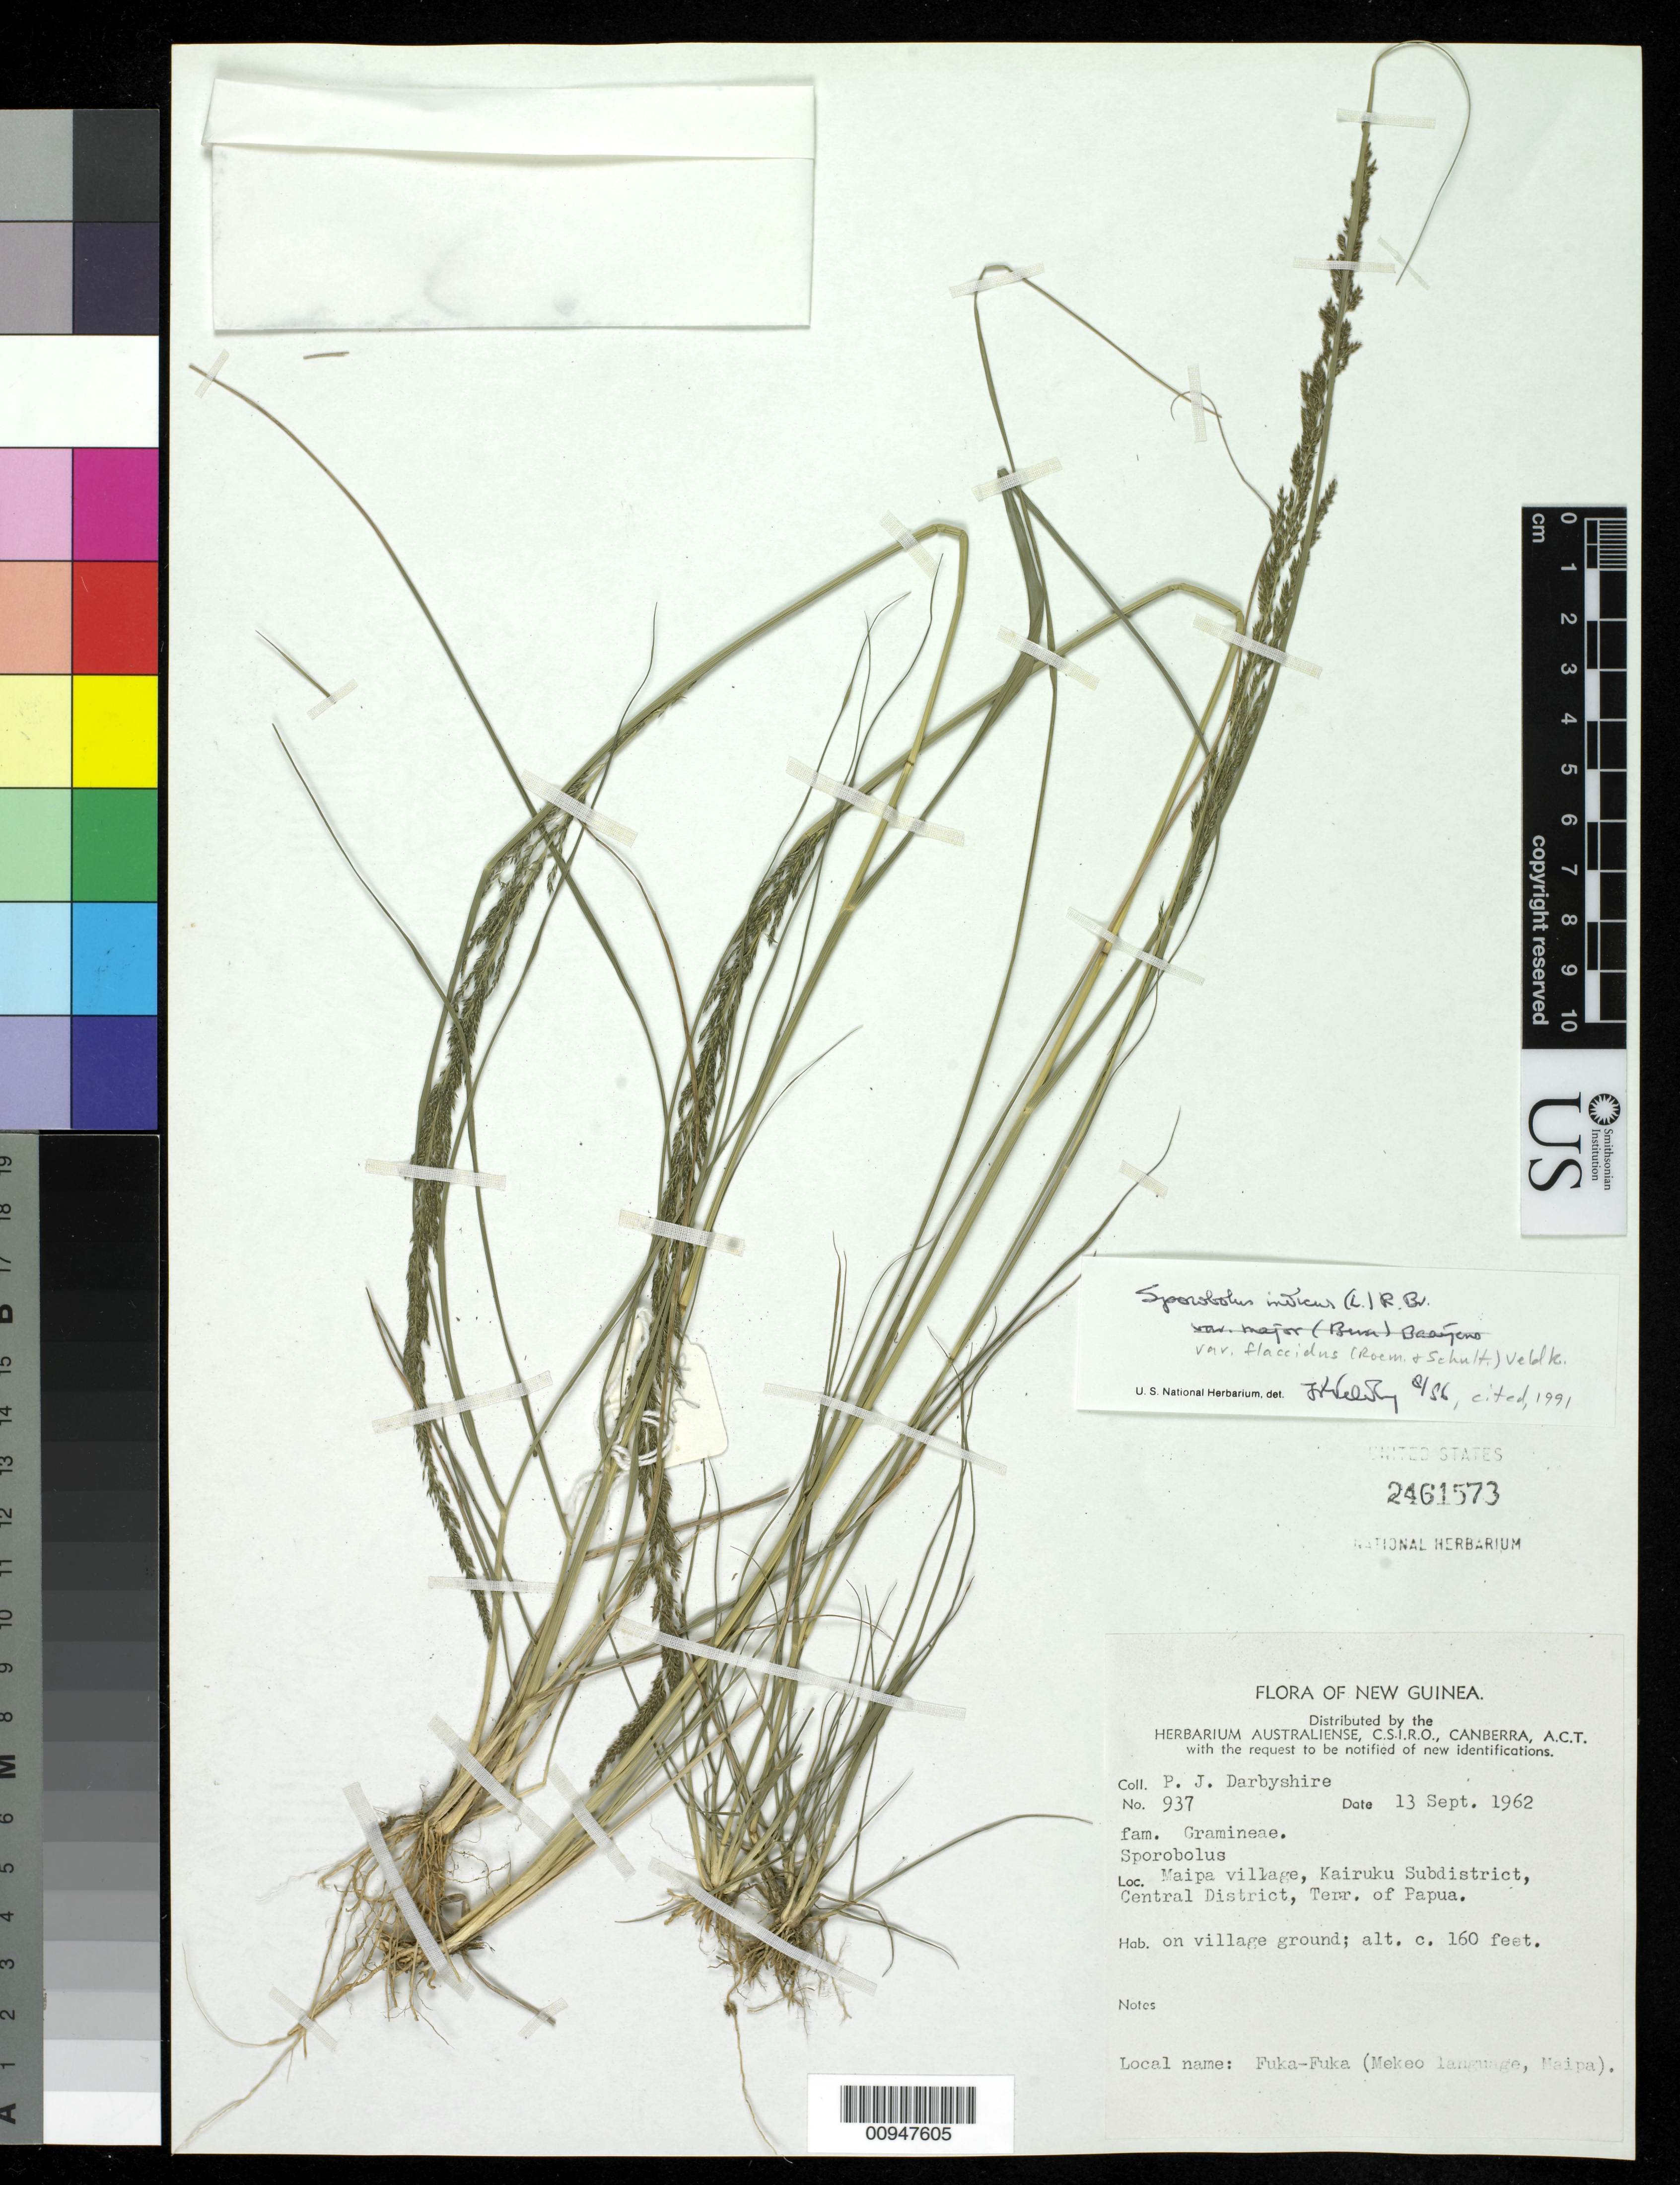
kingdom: Plantae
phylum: Tracheophyta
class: Liliopsida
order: Poales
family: Poaceae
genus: Sporobolus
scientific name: Sporobolus indicus var. flaccidus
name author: (Roem. & Schult.) Veldkamp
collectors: P. Darbyshire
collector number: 937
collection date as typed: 13 Sep 1962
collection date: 1962-09-13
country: Papua New Guinea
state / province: Central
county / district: Kairuku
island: New Guinea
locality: Maipa village, Kairuku Subdistrict, Central District, Terr. of Papua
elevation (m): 49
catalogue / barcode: US 2461573